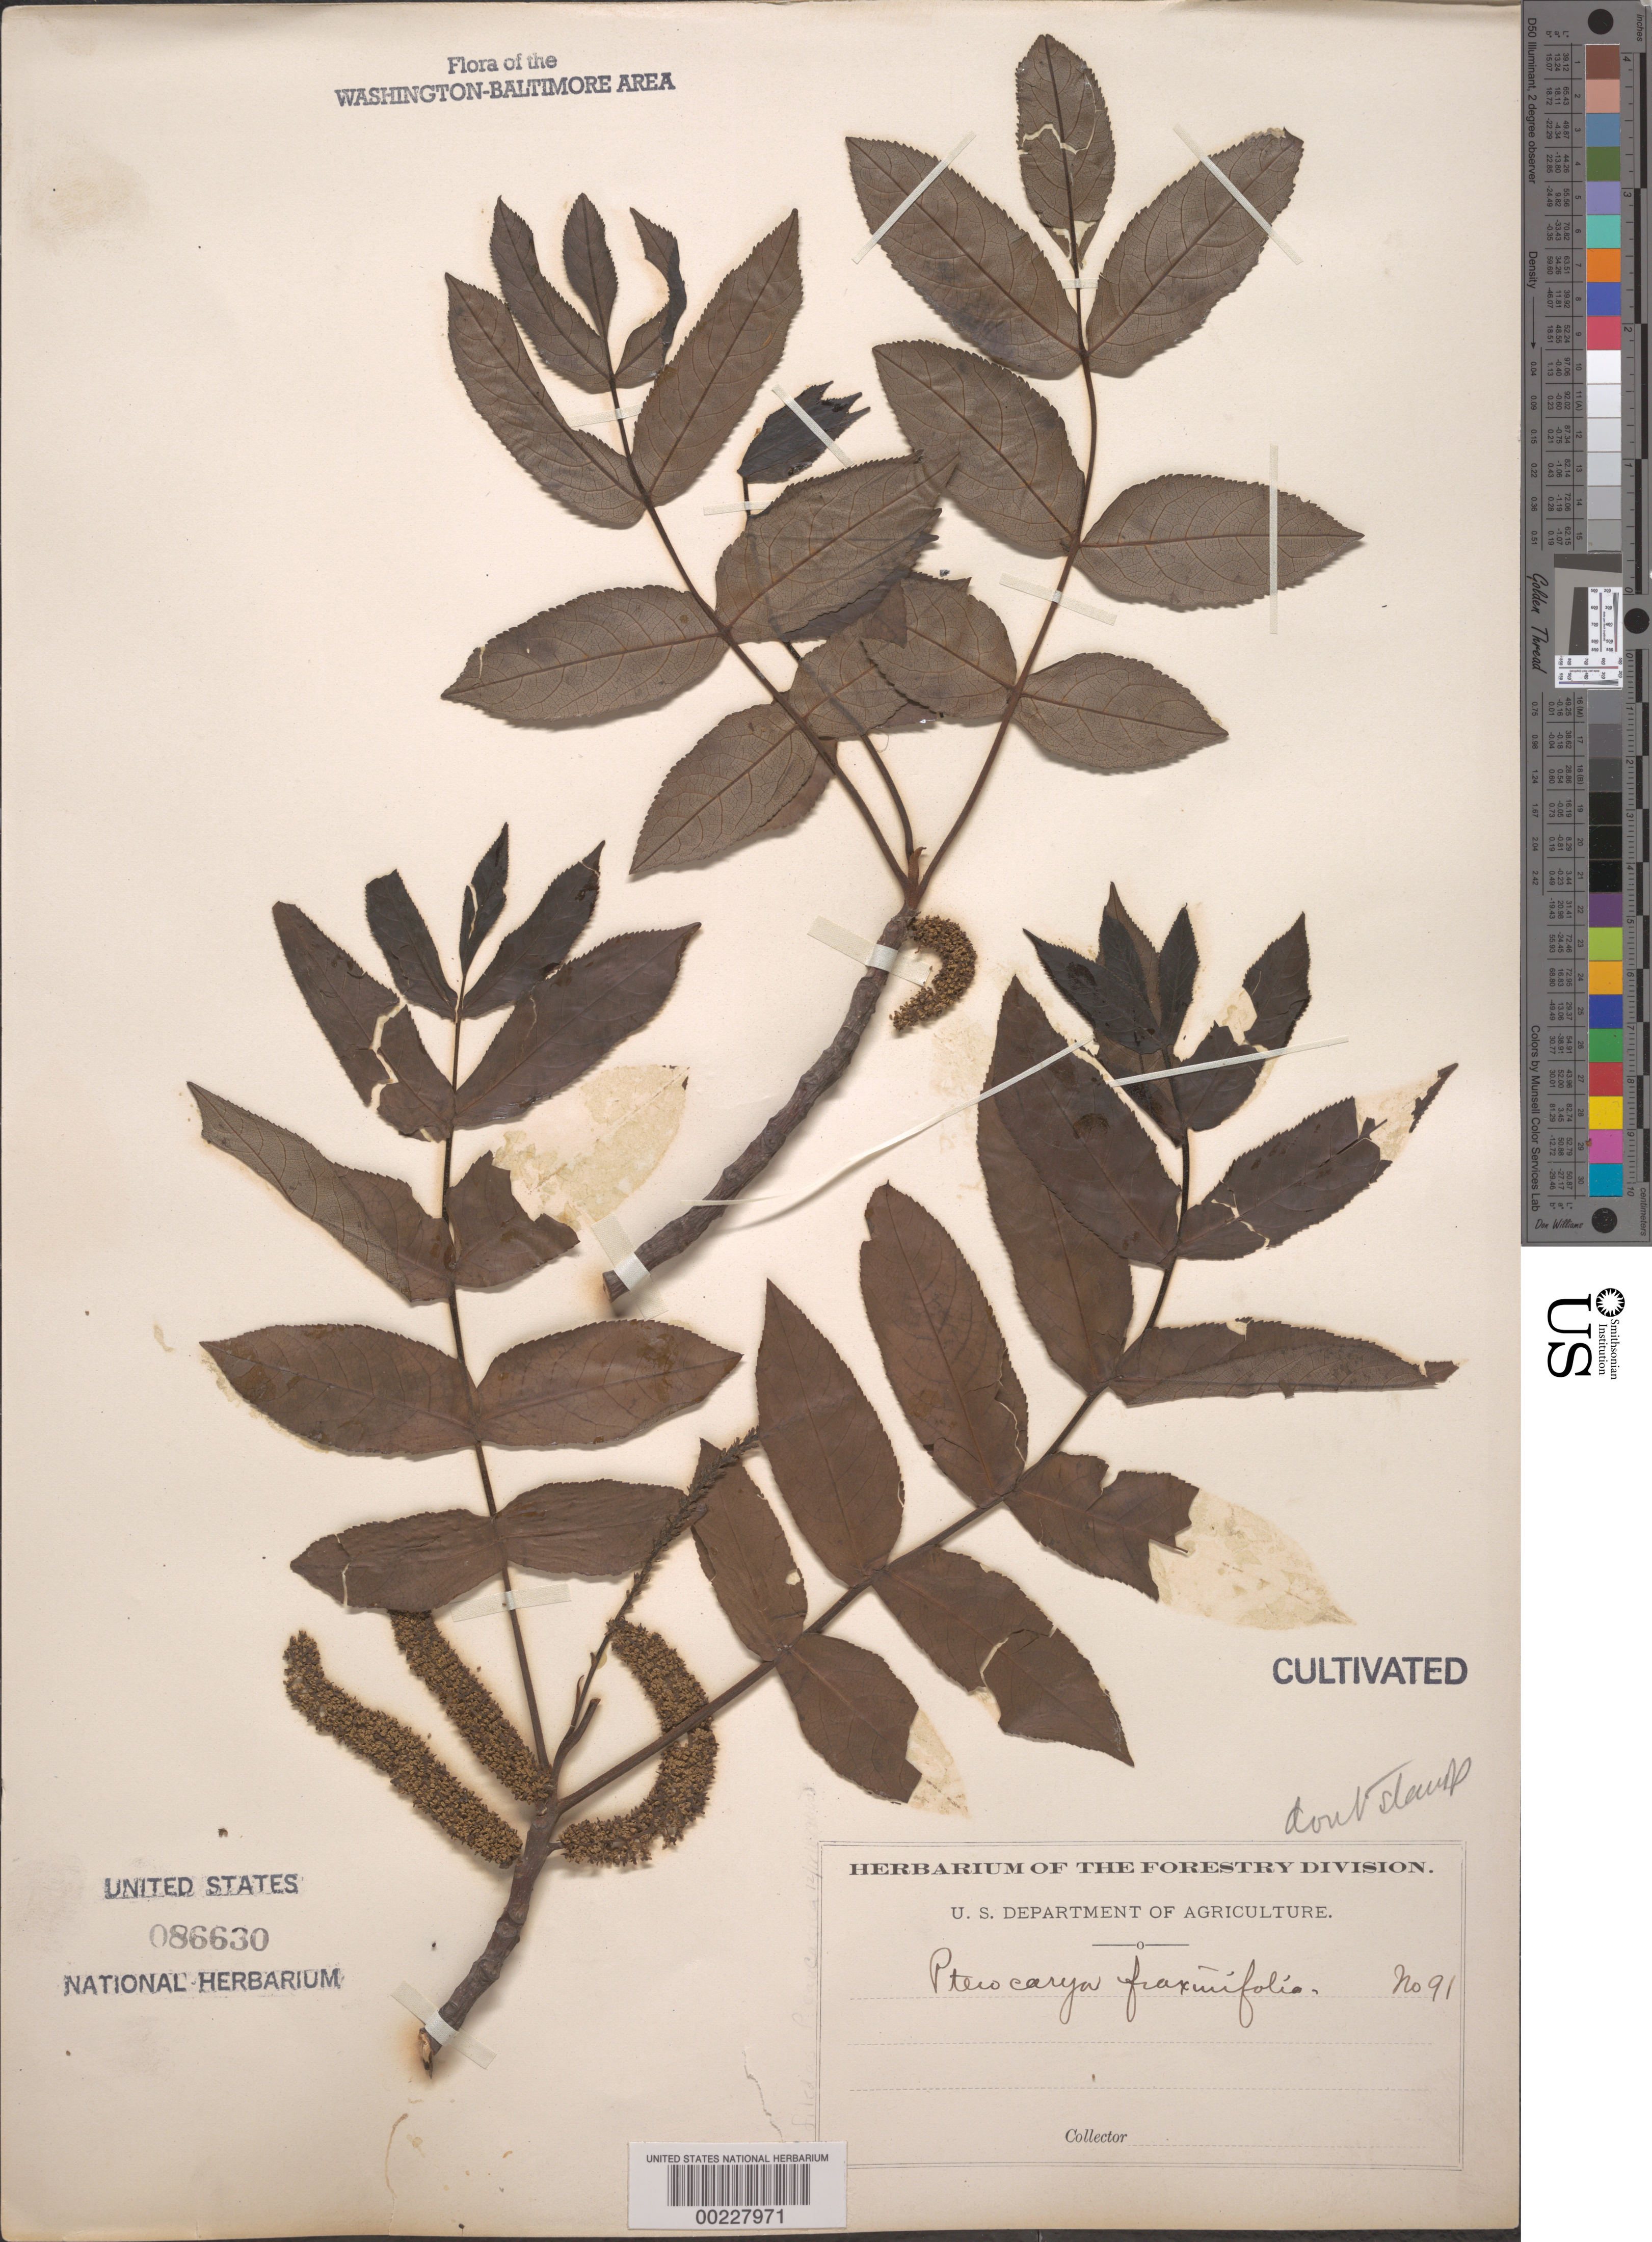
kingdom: Plantae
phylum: Tracheophyta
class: Magnoliopsida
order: Fagales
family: Juglandaceae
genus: Pterocarya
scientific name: Pterocarya fraxinifolia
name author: Spach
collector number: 91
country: United States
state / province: District of Columbia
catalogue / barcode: US 86630